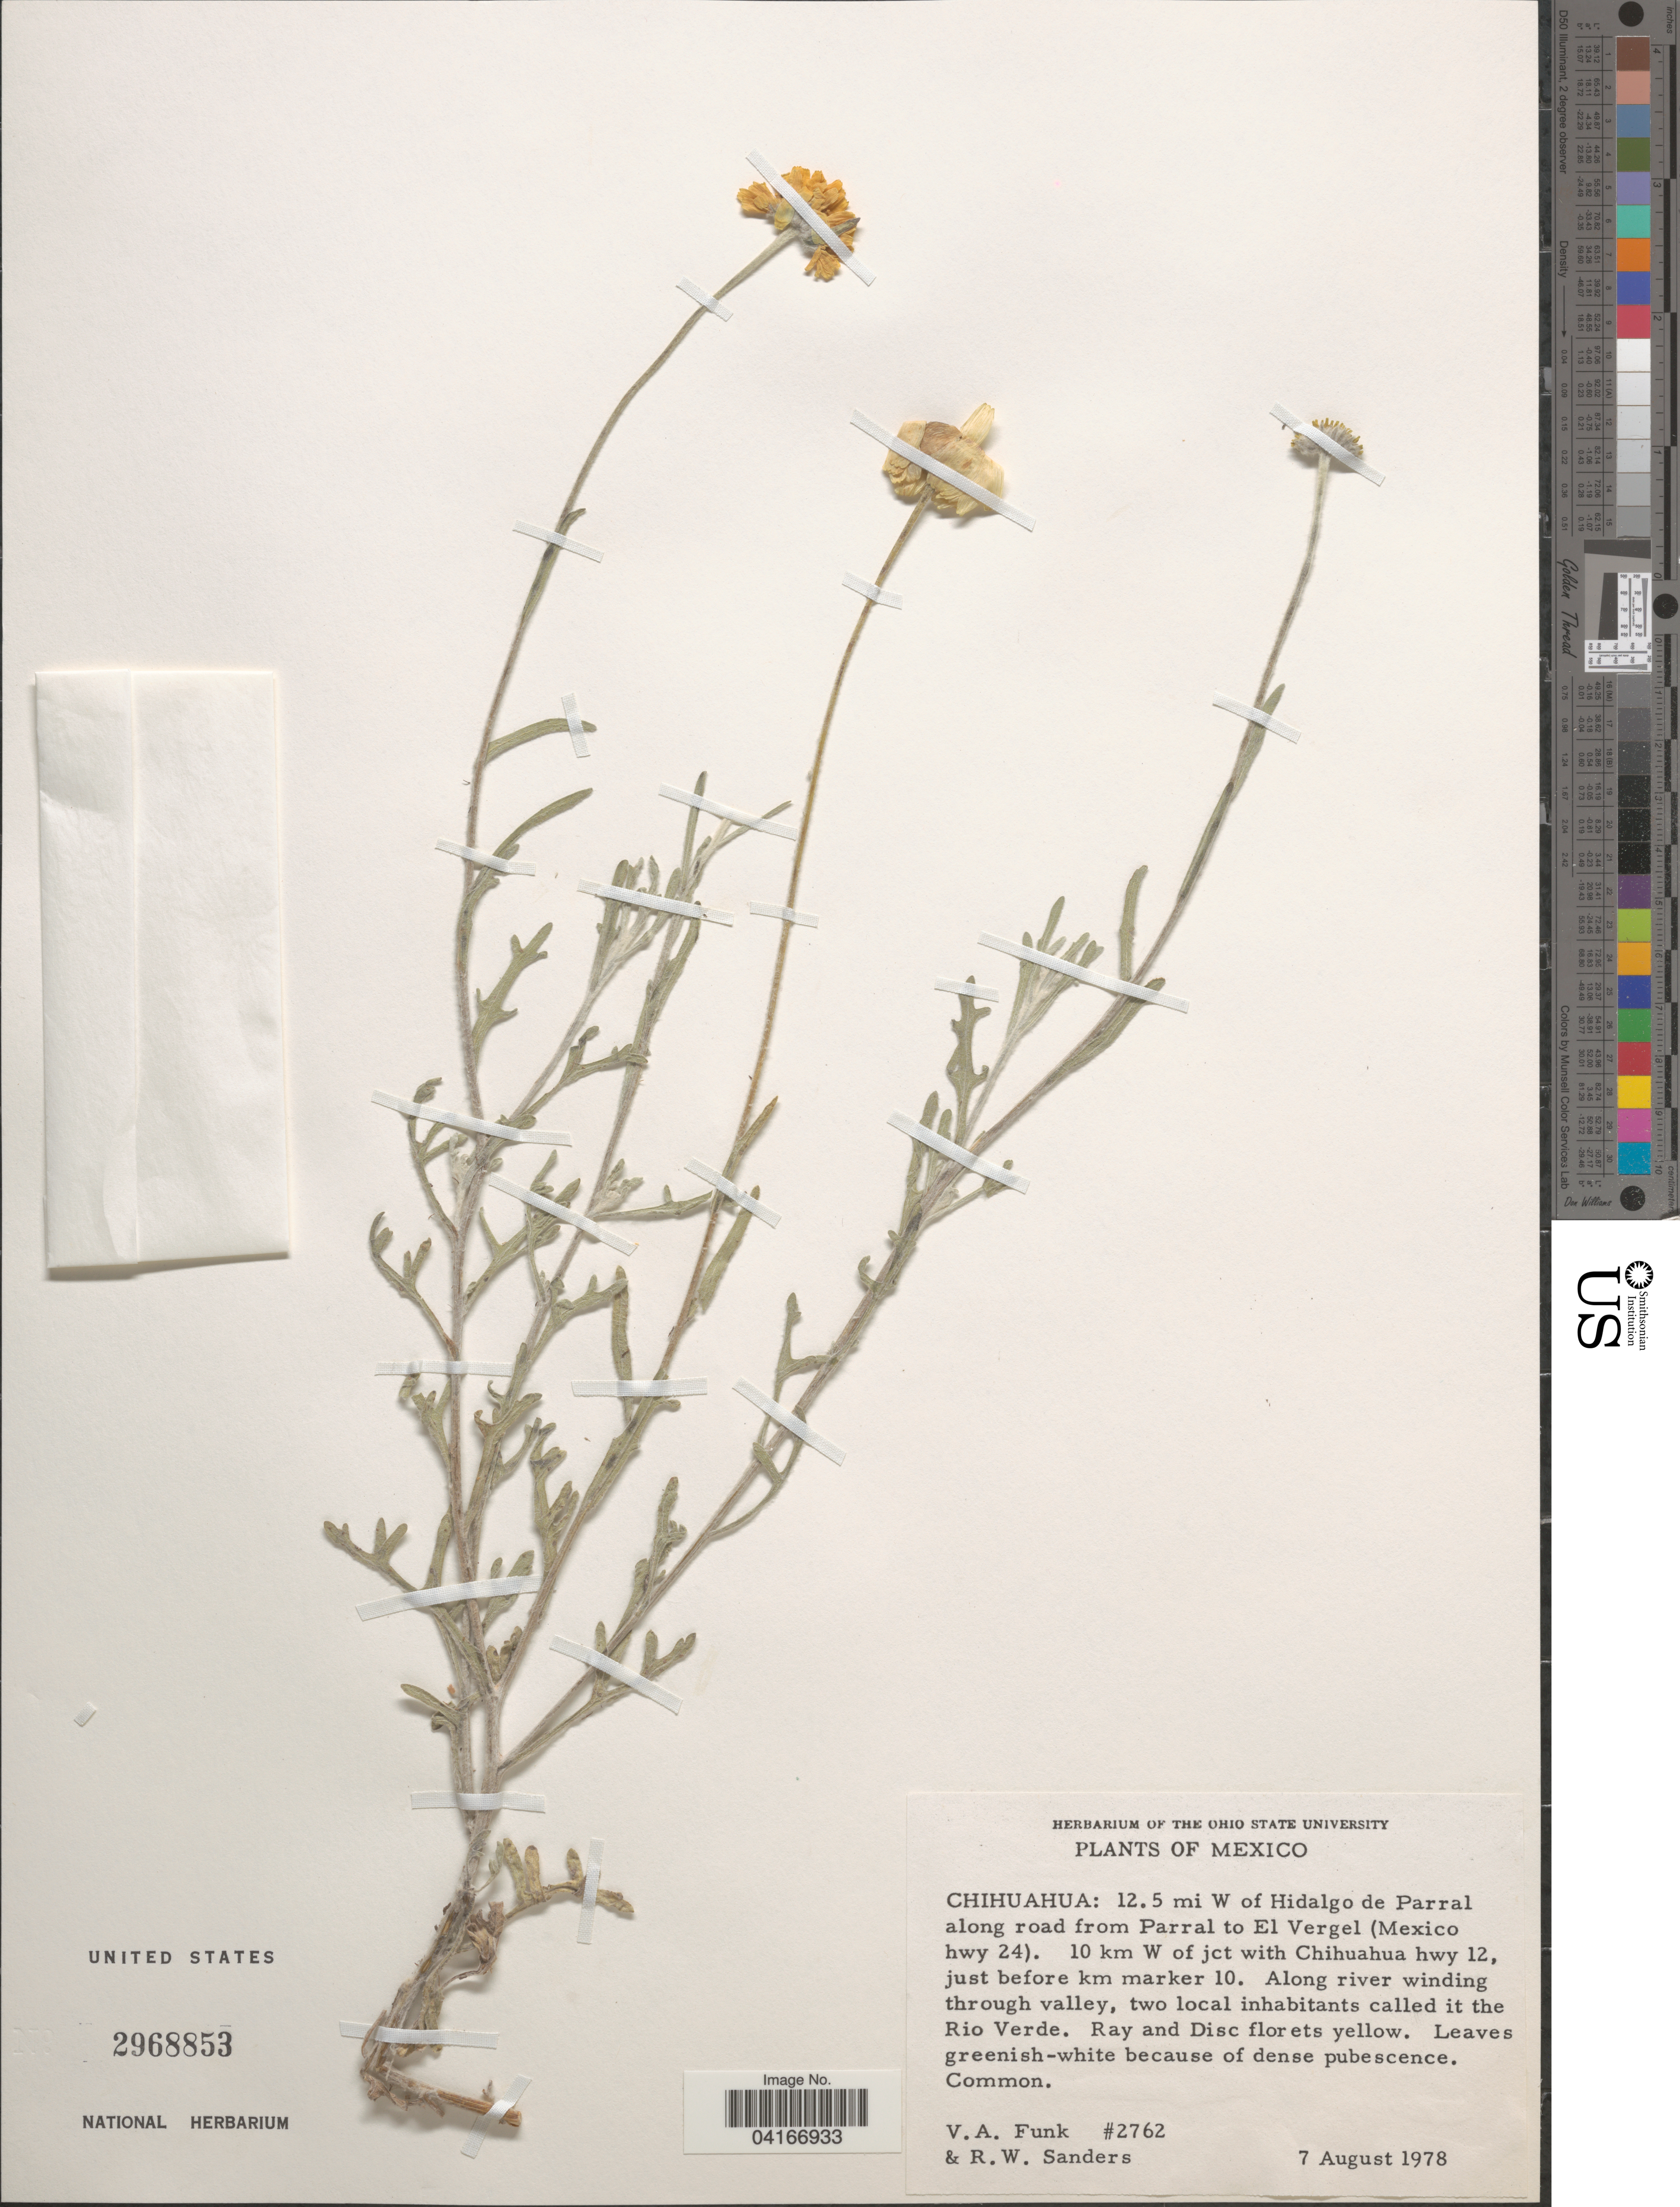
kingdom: Plantae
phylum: Tracheophyta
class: Magnoliopsida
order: Asterales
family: Asteraceae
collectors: V. Funk & R. W. Sanders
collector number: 2762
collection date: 1978-08-07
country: Mexico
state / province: Chihuahua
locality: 12.5 mi W of Hidalgo de Parral along road from Parral to El Vergel (Mexico hwy 24). 10 km W of jct with Chihuahua hwy 12, just before km marker 10.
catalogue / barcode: US 2968853